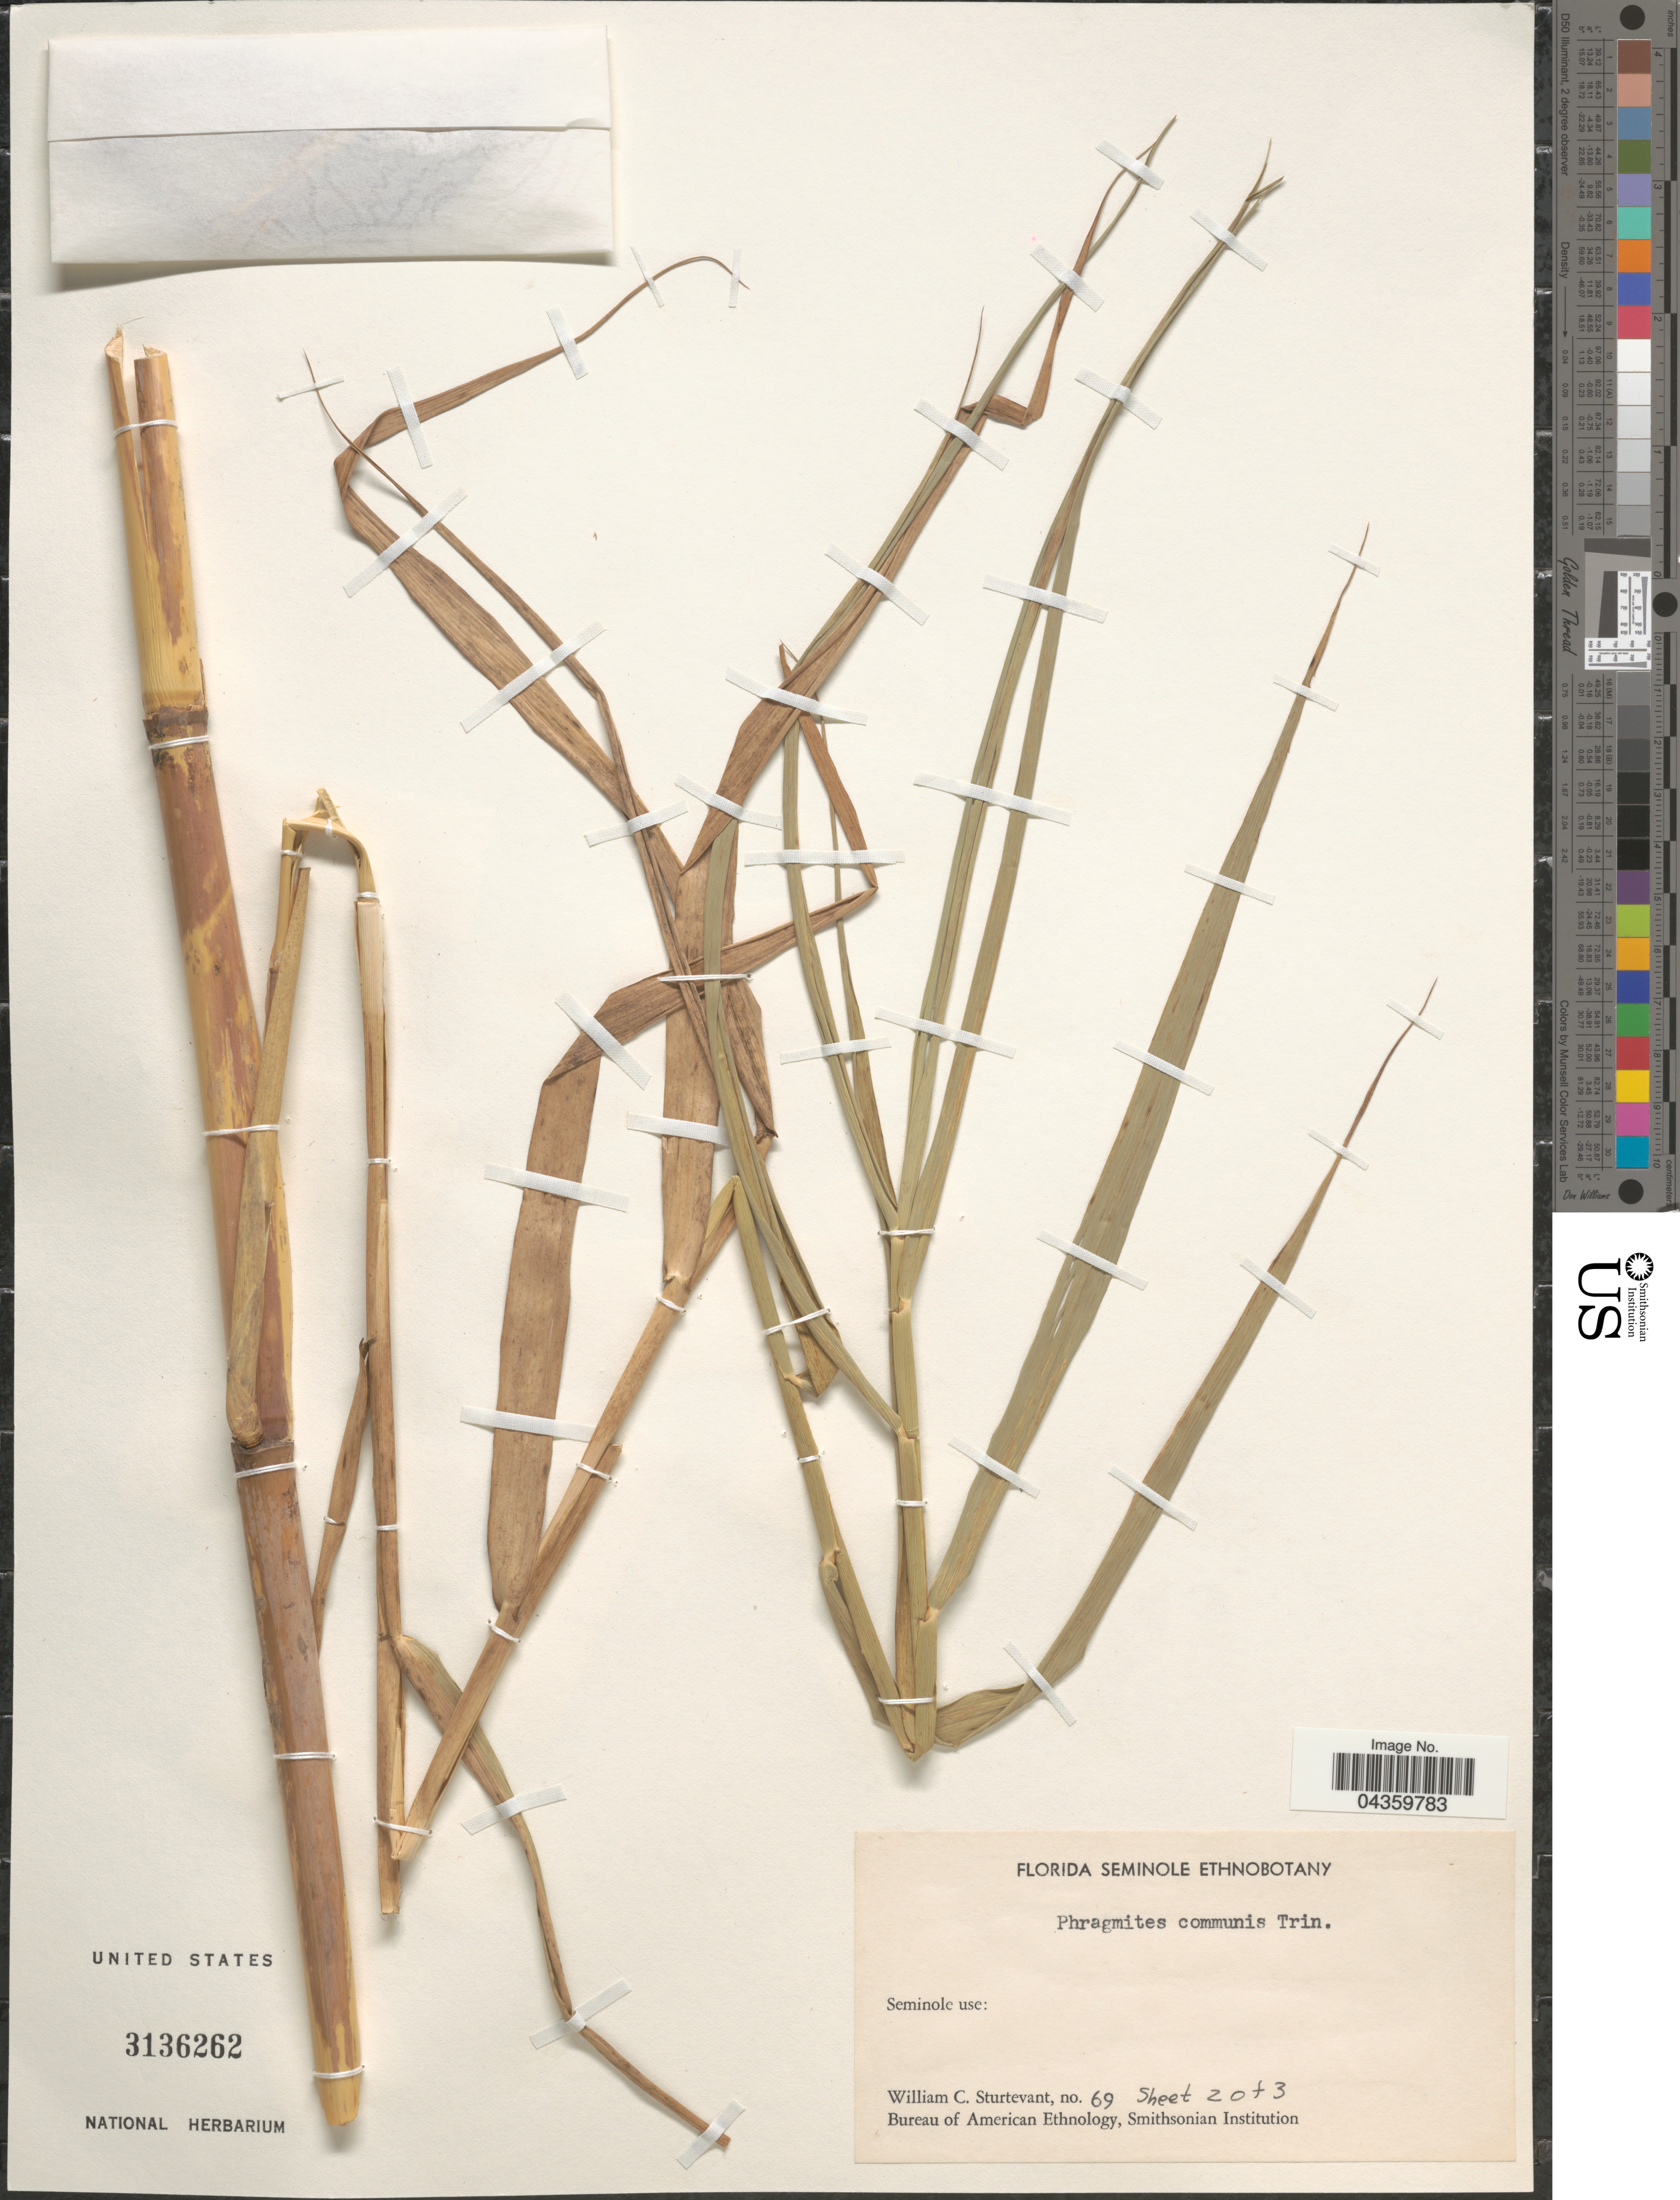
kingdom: Plantae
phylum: Tracheophyta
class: Liliopsida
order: Poales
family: Poaceae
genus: Phragmites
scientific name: Phragmites australis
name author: (Cav.) Trin. ex Steud.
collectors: W. Sturtevant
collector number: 69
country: United States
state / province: Florida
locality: Florida Seminole Ethnobotany.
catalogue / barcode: US 3136262